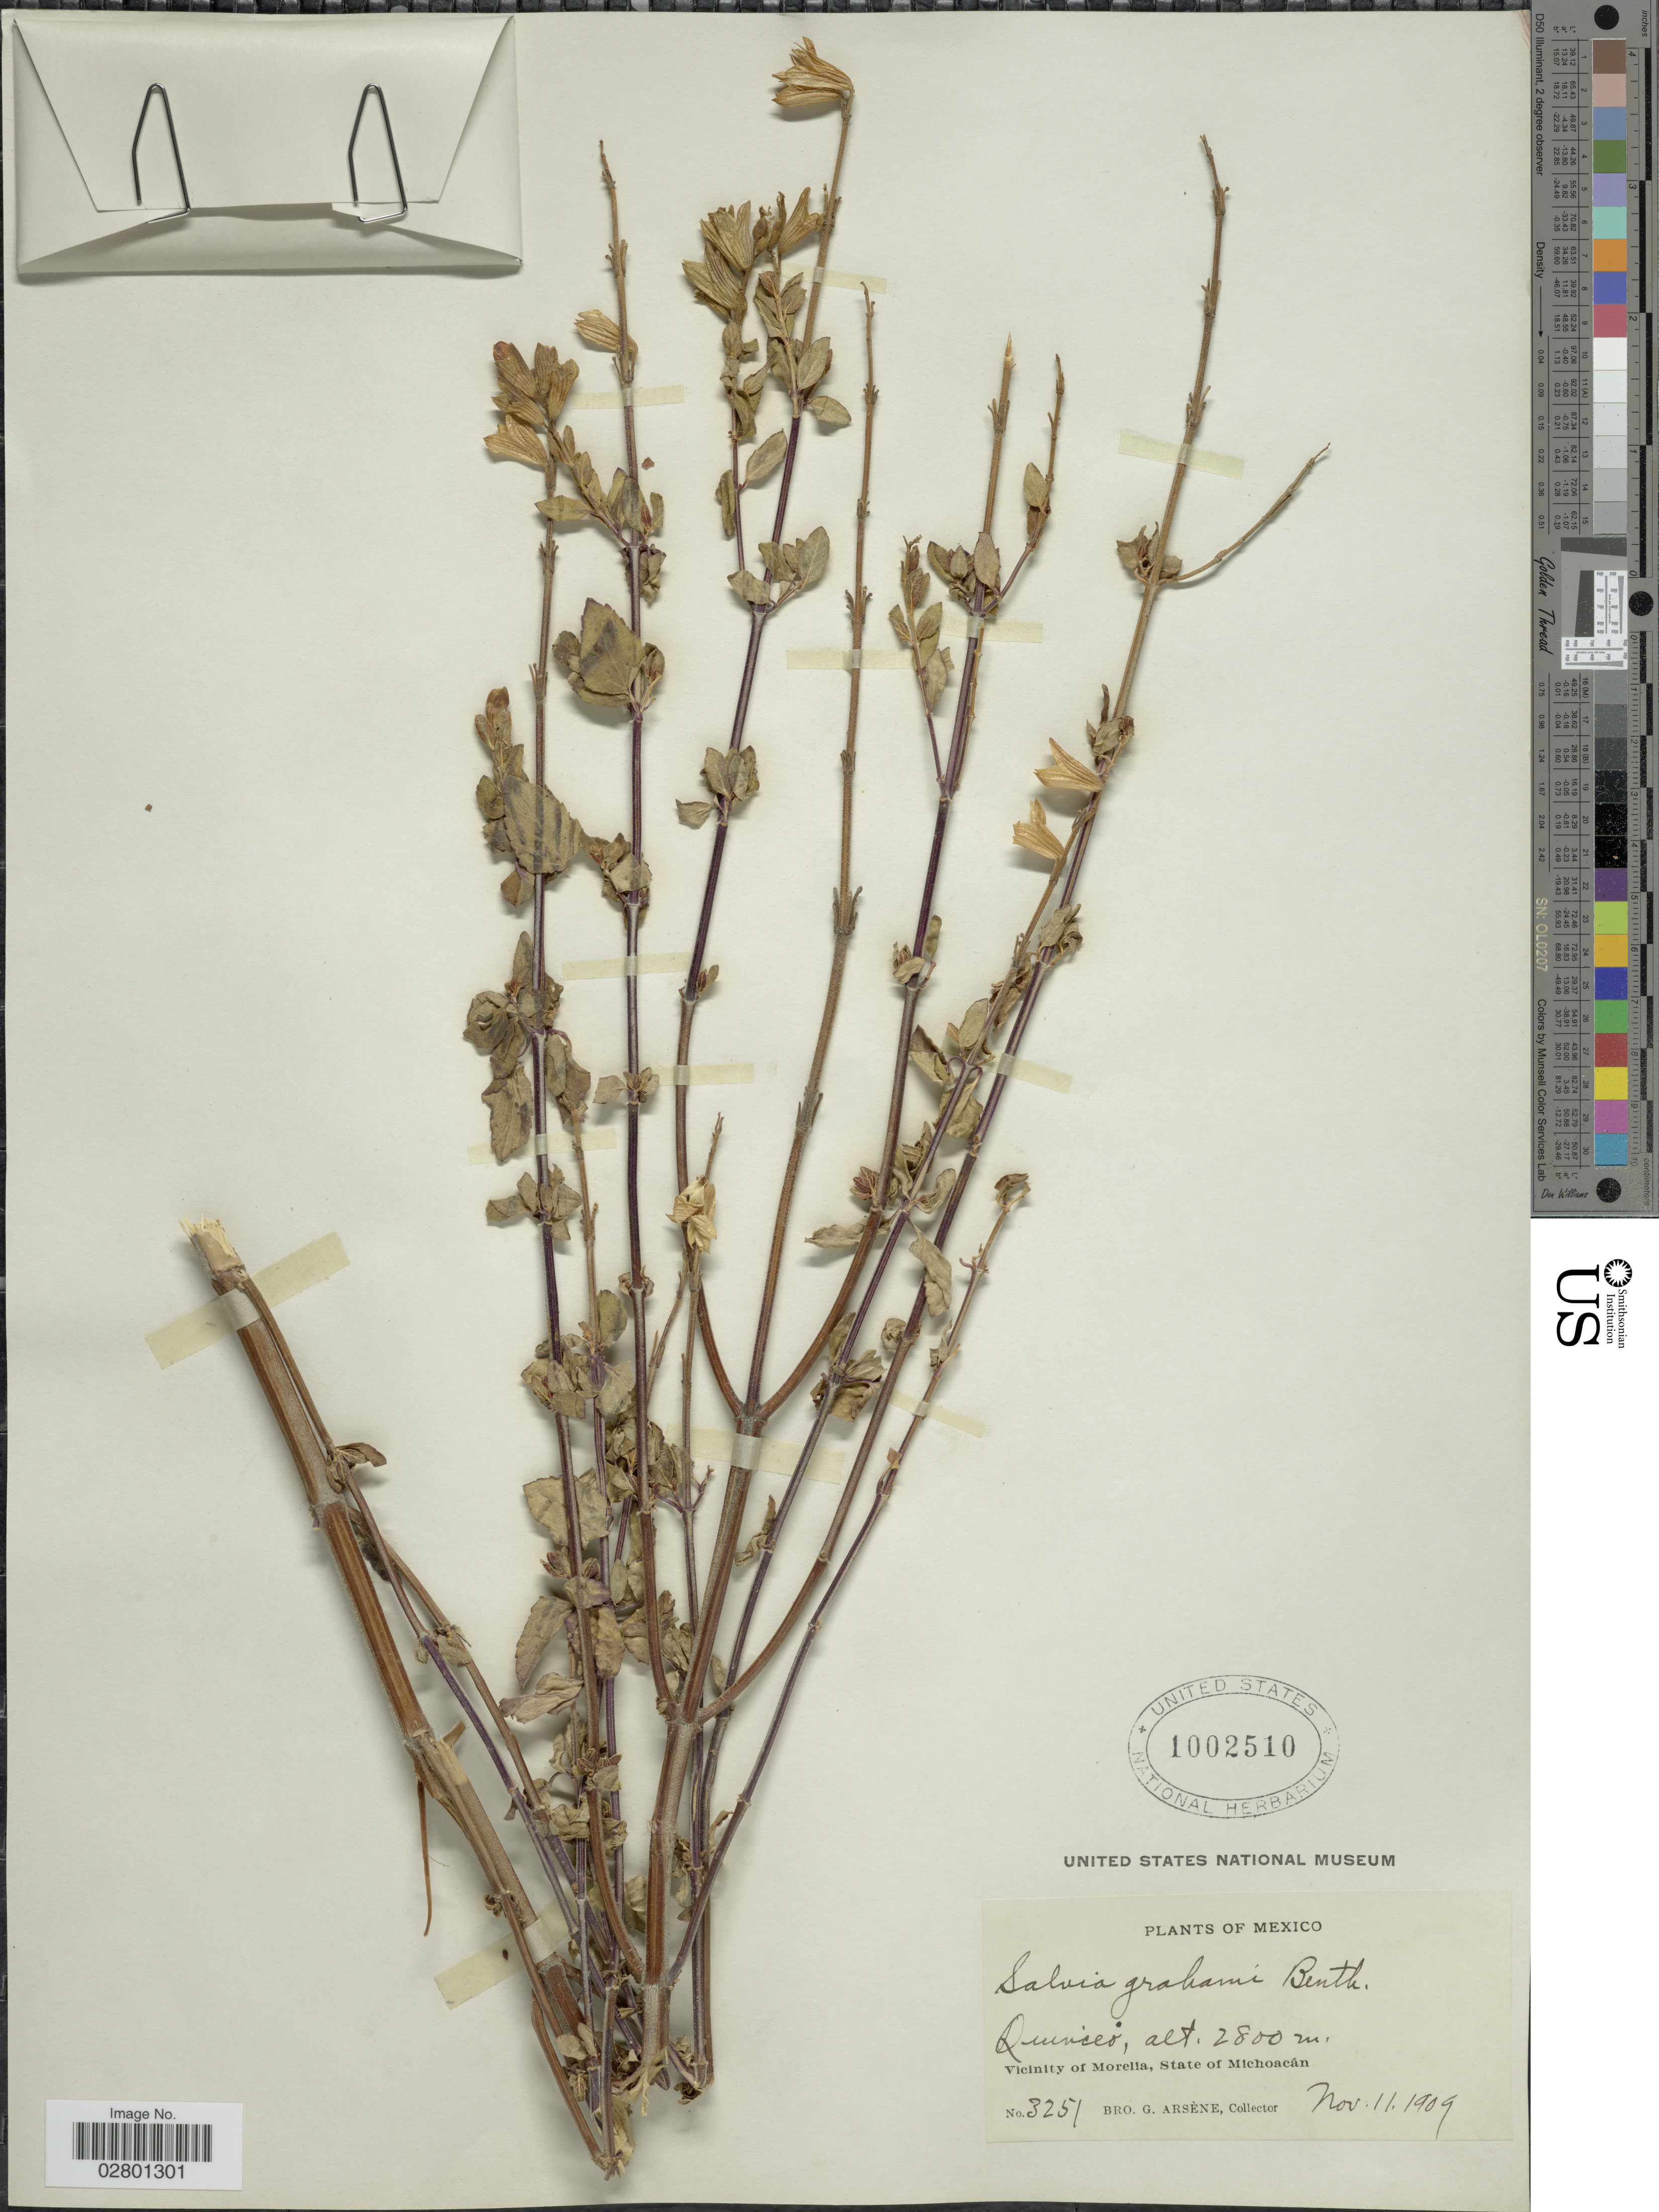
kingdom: Plantae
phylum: Tracheophyta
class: Magnoliopsida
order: Lamiales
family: Lamiaceae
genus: Salvia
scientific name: Salvia grahami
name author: Benth.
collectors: Bro. G. Arsène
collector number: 3251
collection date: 1909-11-11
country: Mexico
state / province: Michoacán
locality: Quinceo, Vicinity of Morelia.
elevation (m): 2800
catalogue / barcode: US 1002510